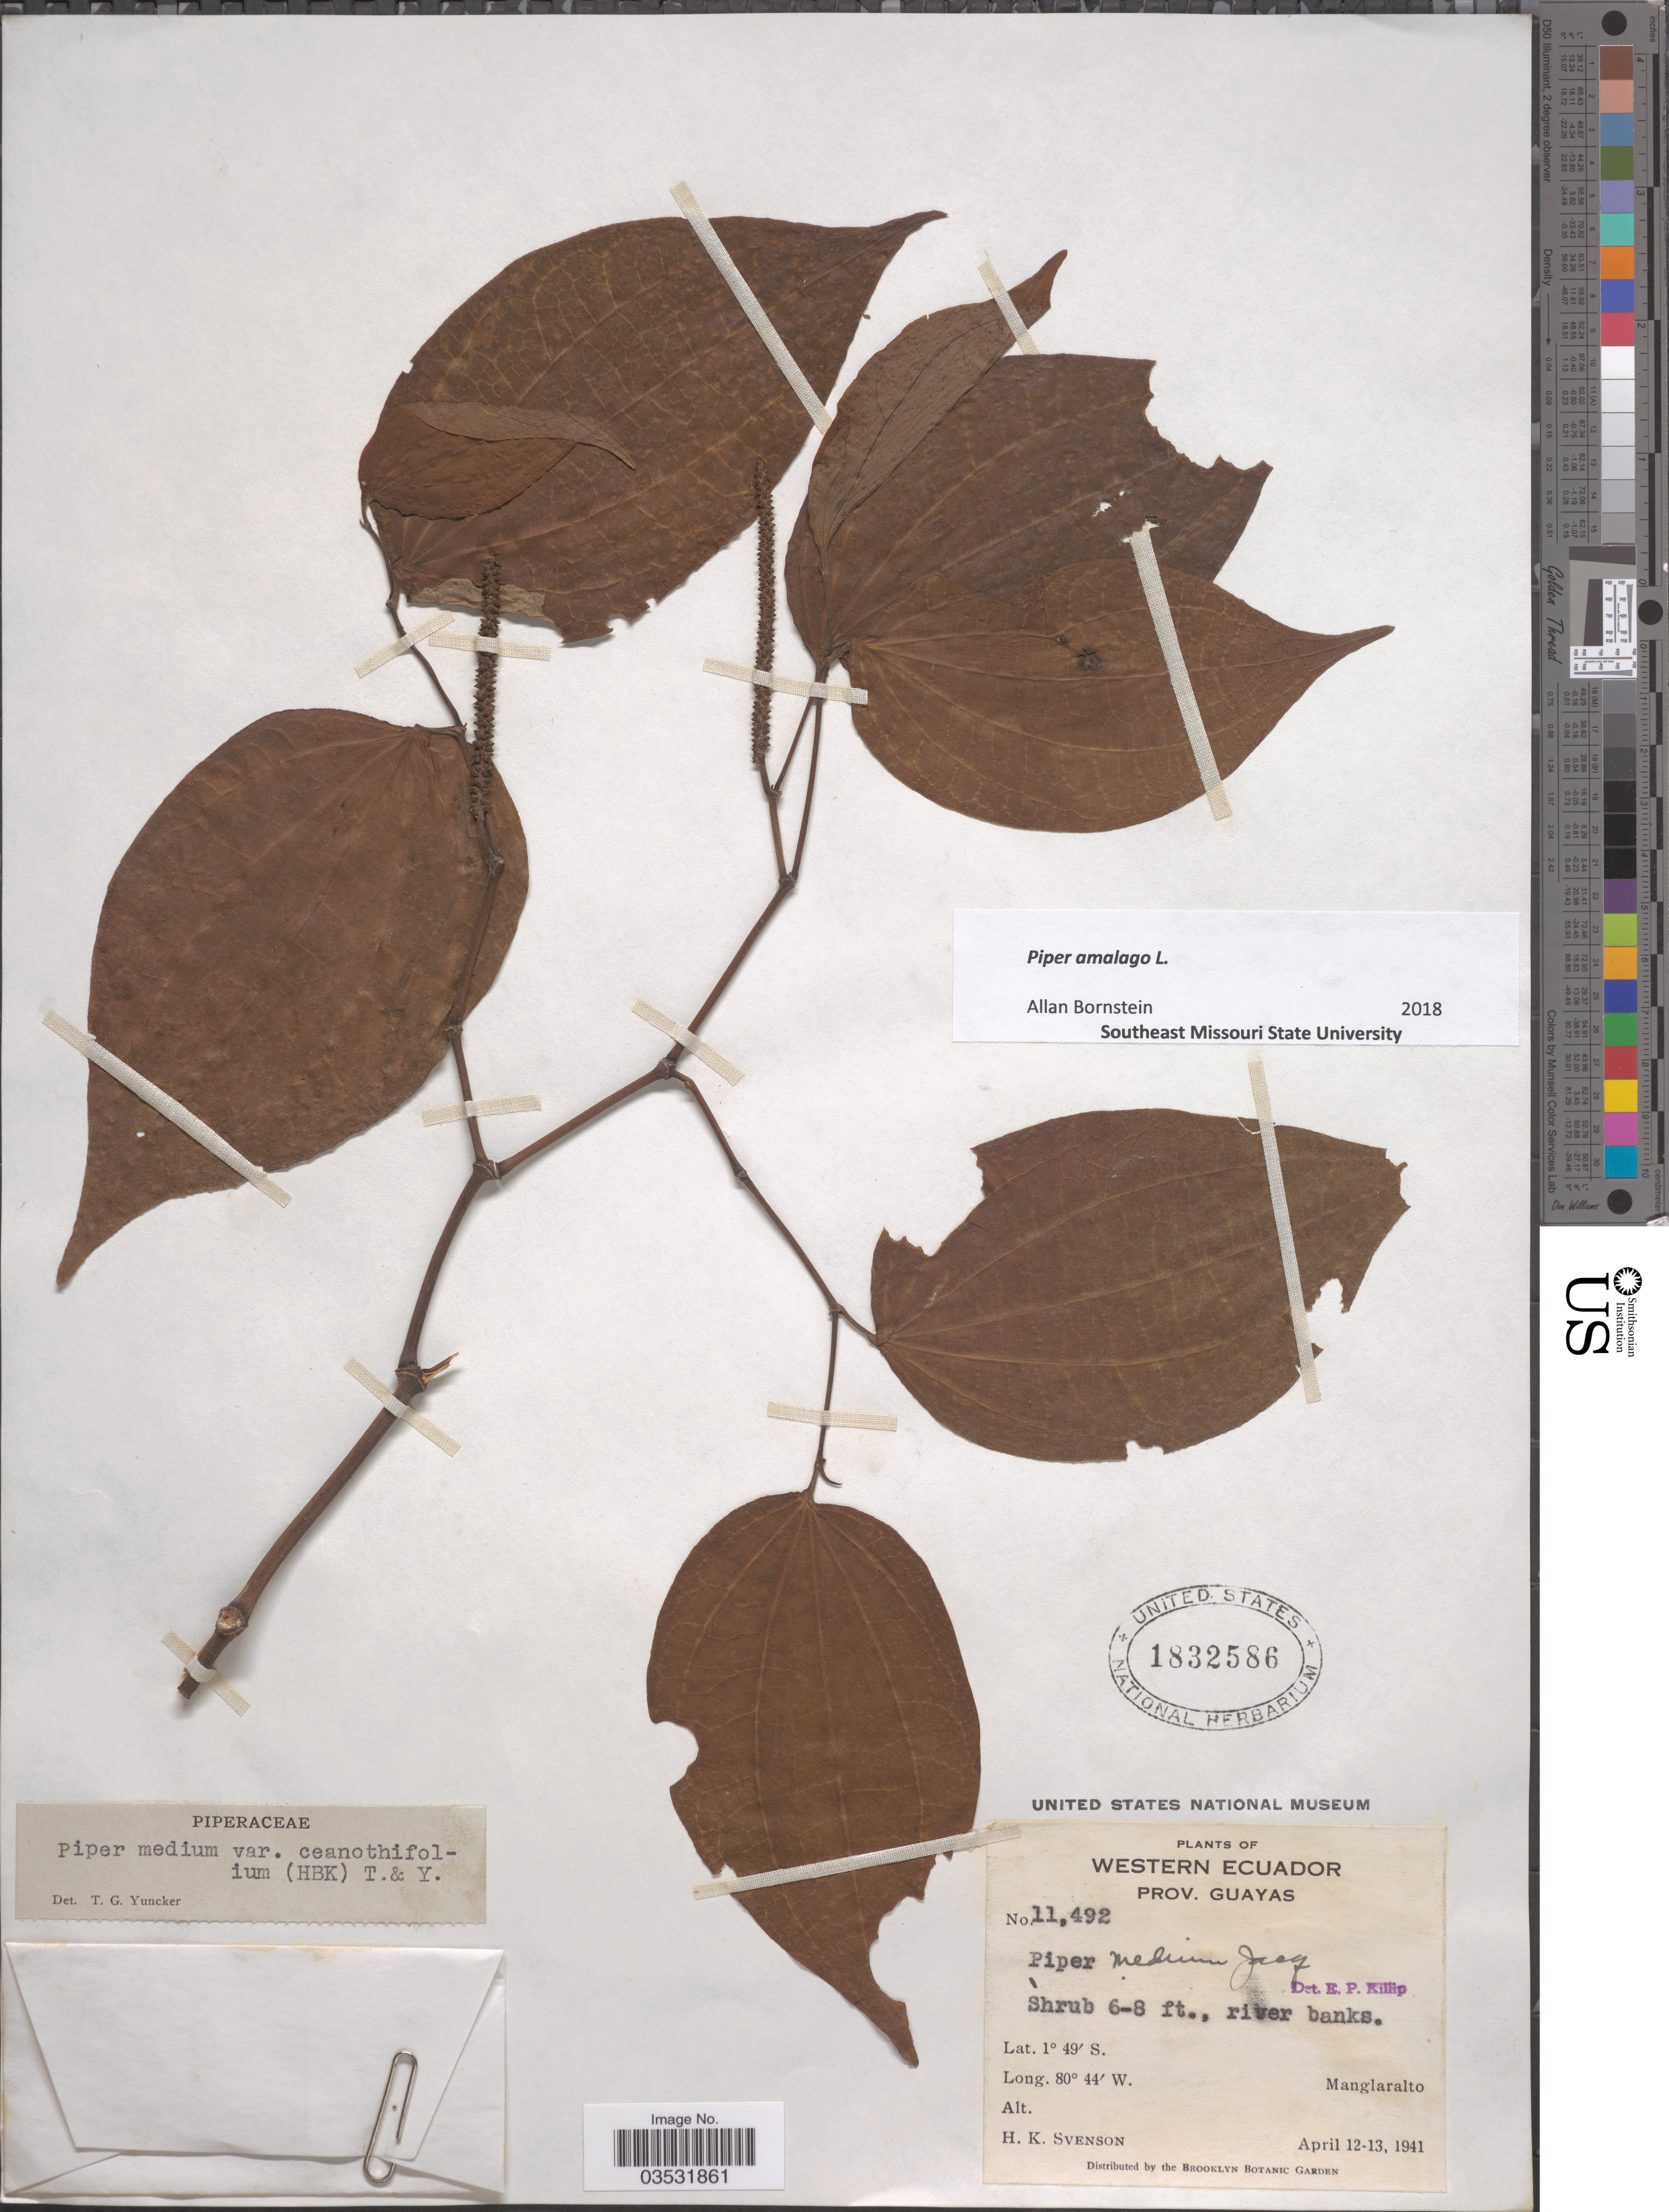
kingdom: Plantae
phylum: Tracheophyta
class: Magnoliopsida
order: Piperales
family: Piperaceae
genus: Piper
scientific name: Piper amalago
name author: L.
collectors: H. K. Svenson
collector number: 11492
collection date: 1941-04-12/1941-04-13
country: Ecuador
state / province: Guayas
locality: Western Ecuador. Manglaralto.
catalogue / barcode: US 1832586